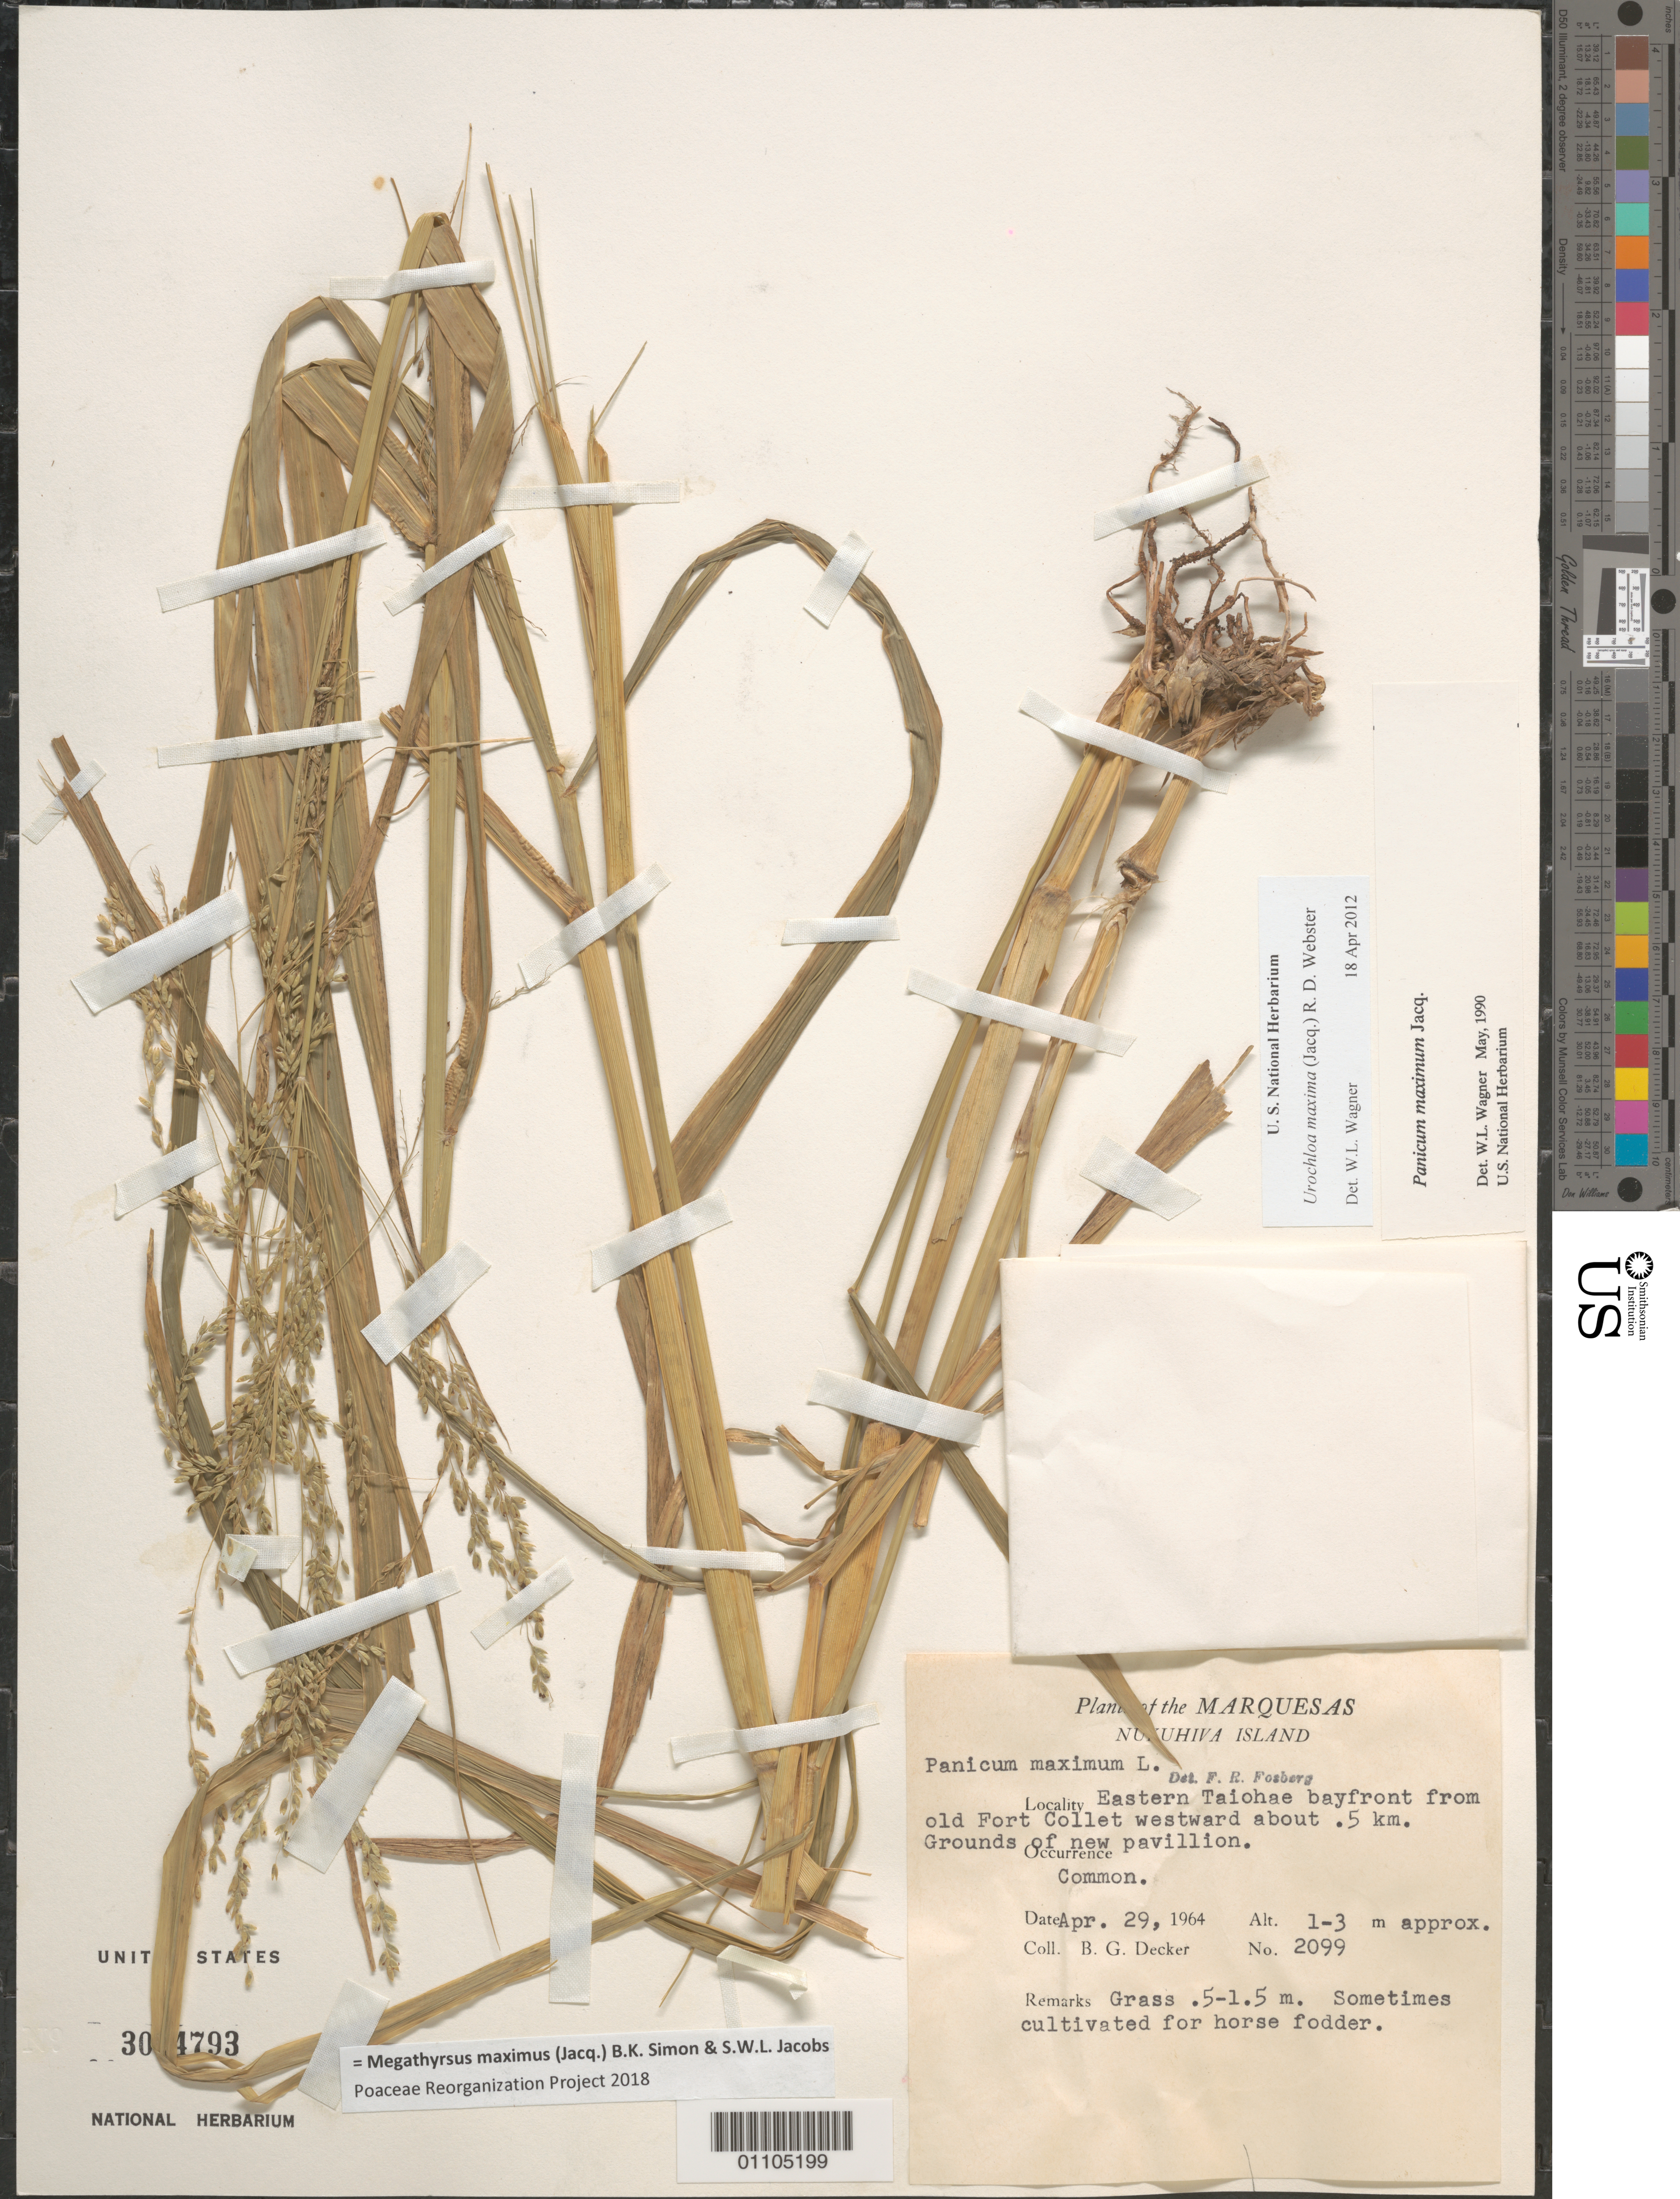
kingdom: Plantae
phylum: Tracheophyta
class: Liliopsida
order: Poales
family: Poaceae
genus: Megathyrsus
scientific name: Megathyrsus maximus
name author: (Jacq.) B.K. Simon & S.W.L. Jacobs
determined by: Poaceae Reorganization Project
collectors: B. G. Decker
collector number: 2099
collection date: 1964-04-29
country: French Polynesia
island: Nuku Hiva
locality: E Taiohae bayfront from old Fort Collet westward 0.5 km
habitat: grounds of new pavillion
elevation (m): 1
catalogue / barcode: US 3054793